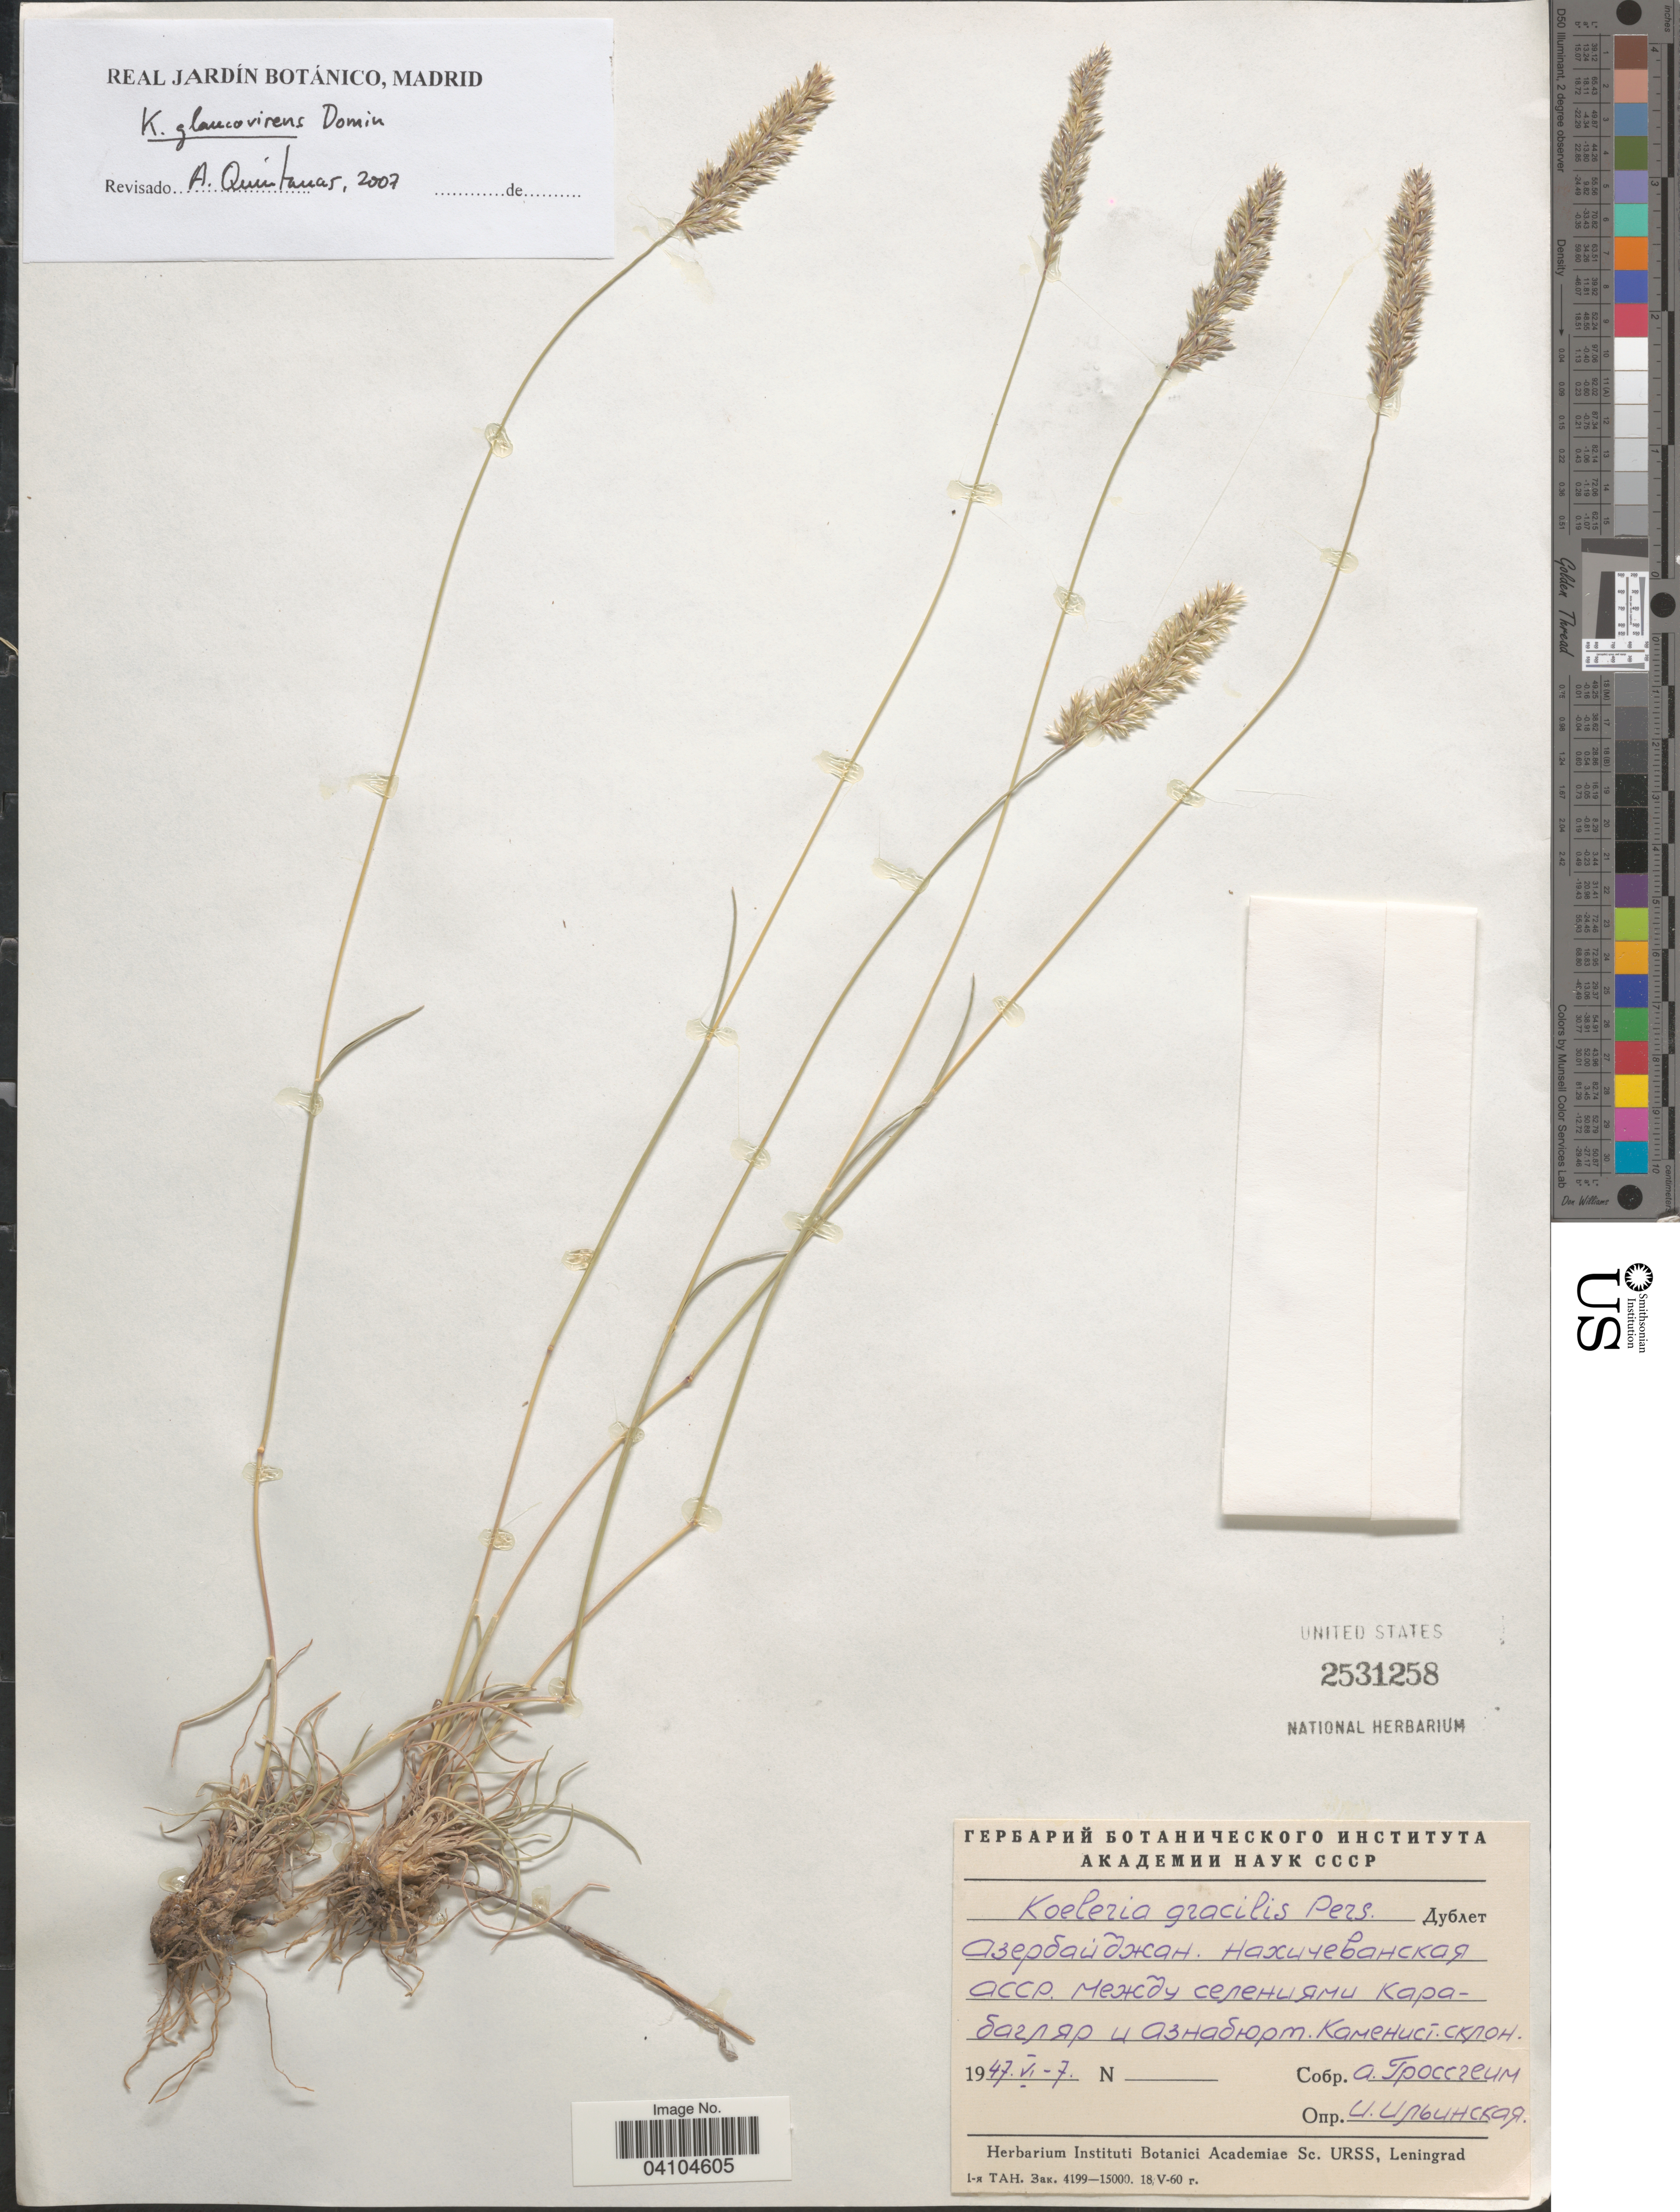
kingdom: Plantae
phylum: Tracheophyta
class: Liliopsida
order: Poales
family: Poaceae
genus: Koeleria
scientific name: Koeleria macrantha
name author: (Ledeb.) Schult.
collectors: A. Grossgeim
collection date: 1947-06-07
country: Azerbaijan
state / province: Nakhchivan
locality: Between Karabaglyar and Aznabyurt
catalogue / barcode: US 2531258